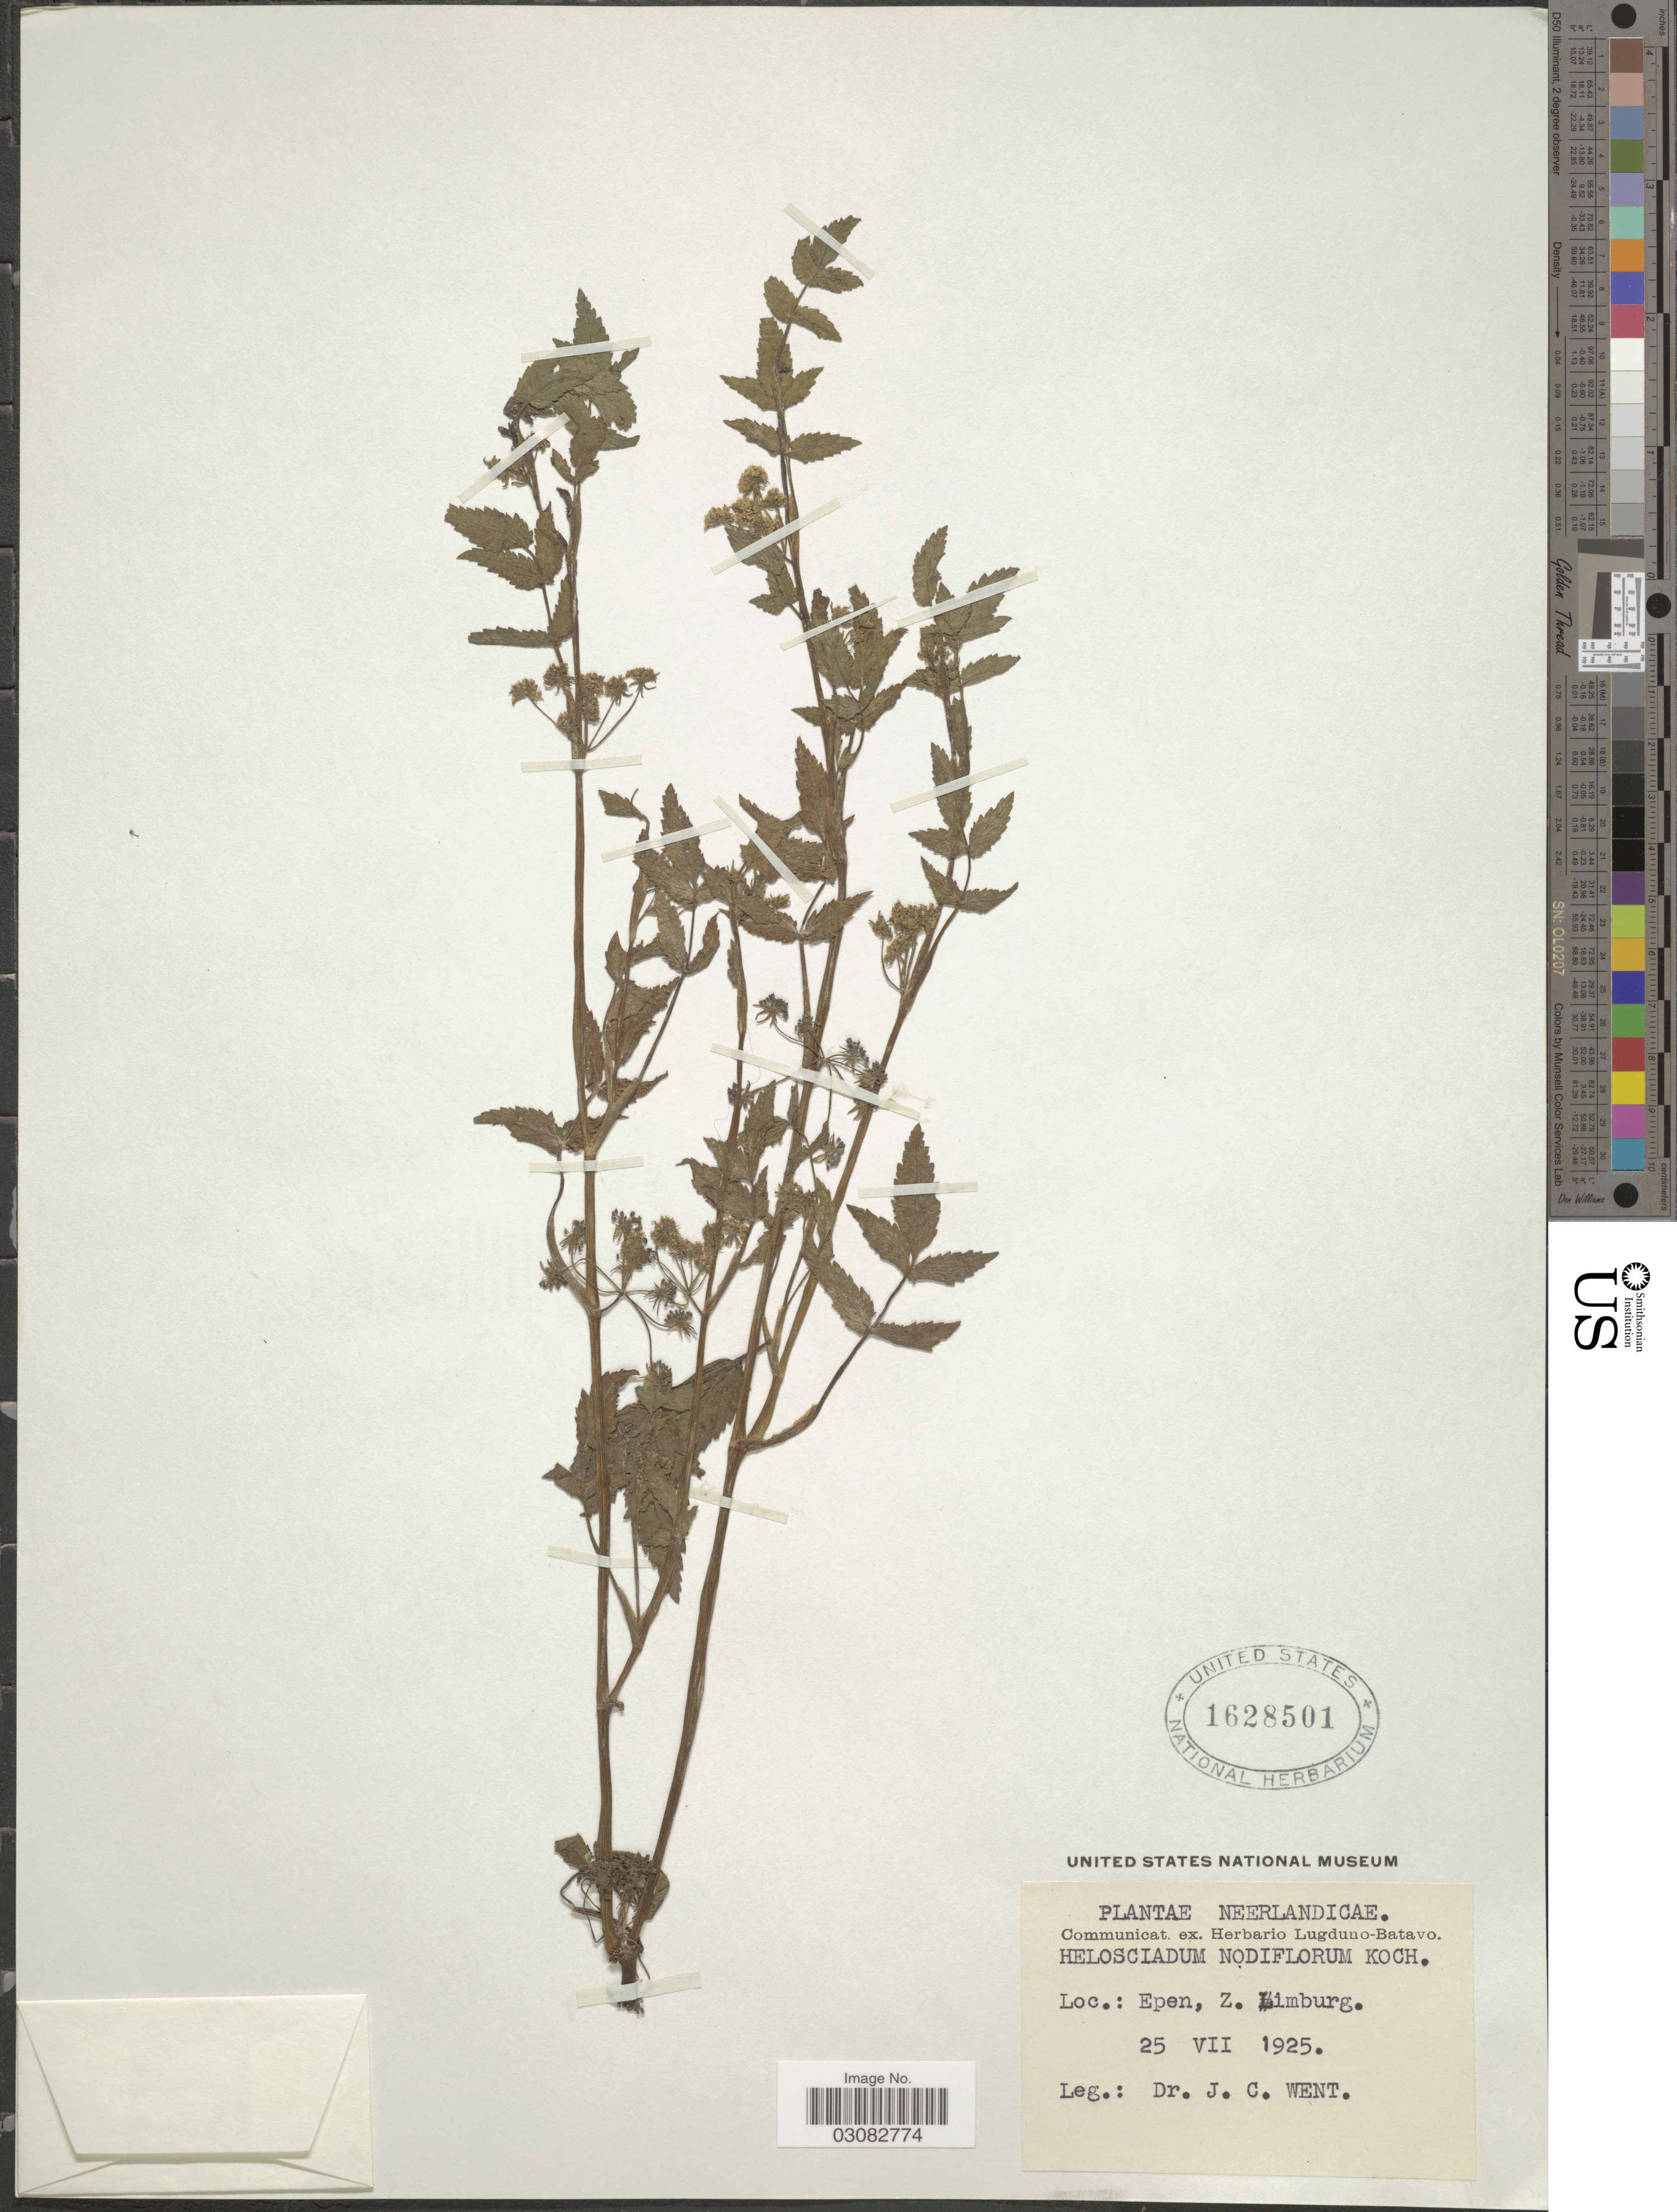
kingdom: Plantae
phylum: Tracheophyta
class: Magnoliopsida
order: Apiales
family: Apiaceae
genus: Apium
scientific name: Apium nodiflorum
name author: (L.) Lag.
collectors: J. C. Went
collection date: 1925-07-25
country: Netherlands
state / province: Limburg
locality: Neerlandicae. Epen, Z. Limburg.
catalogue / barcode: US 1628501